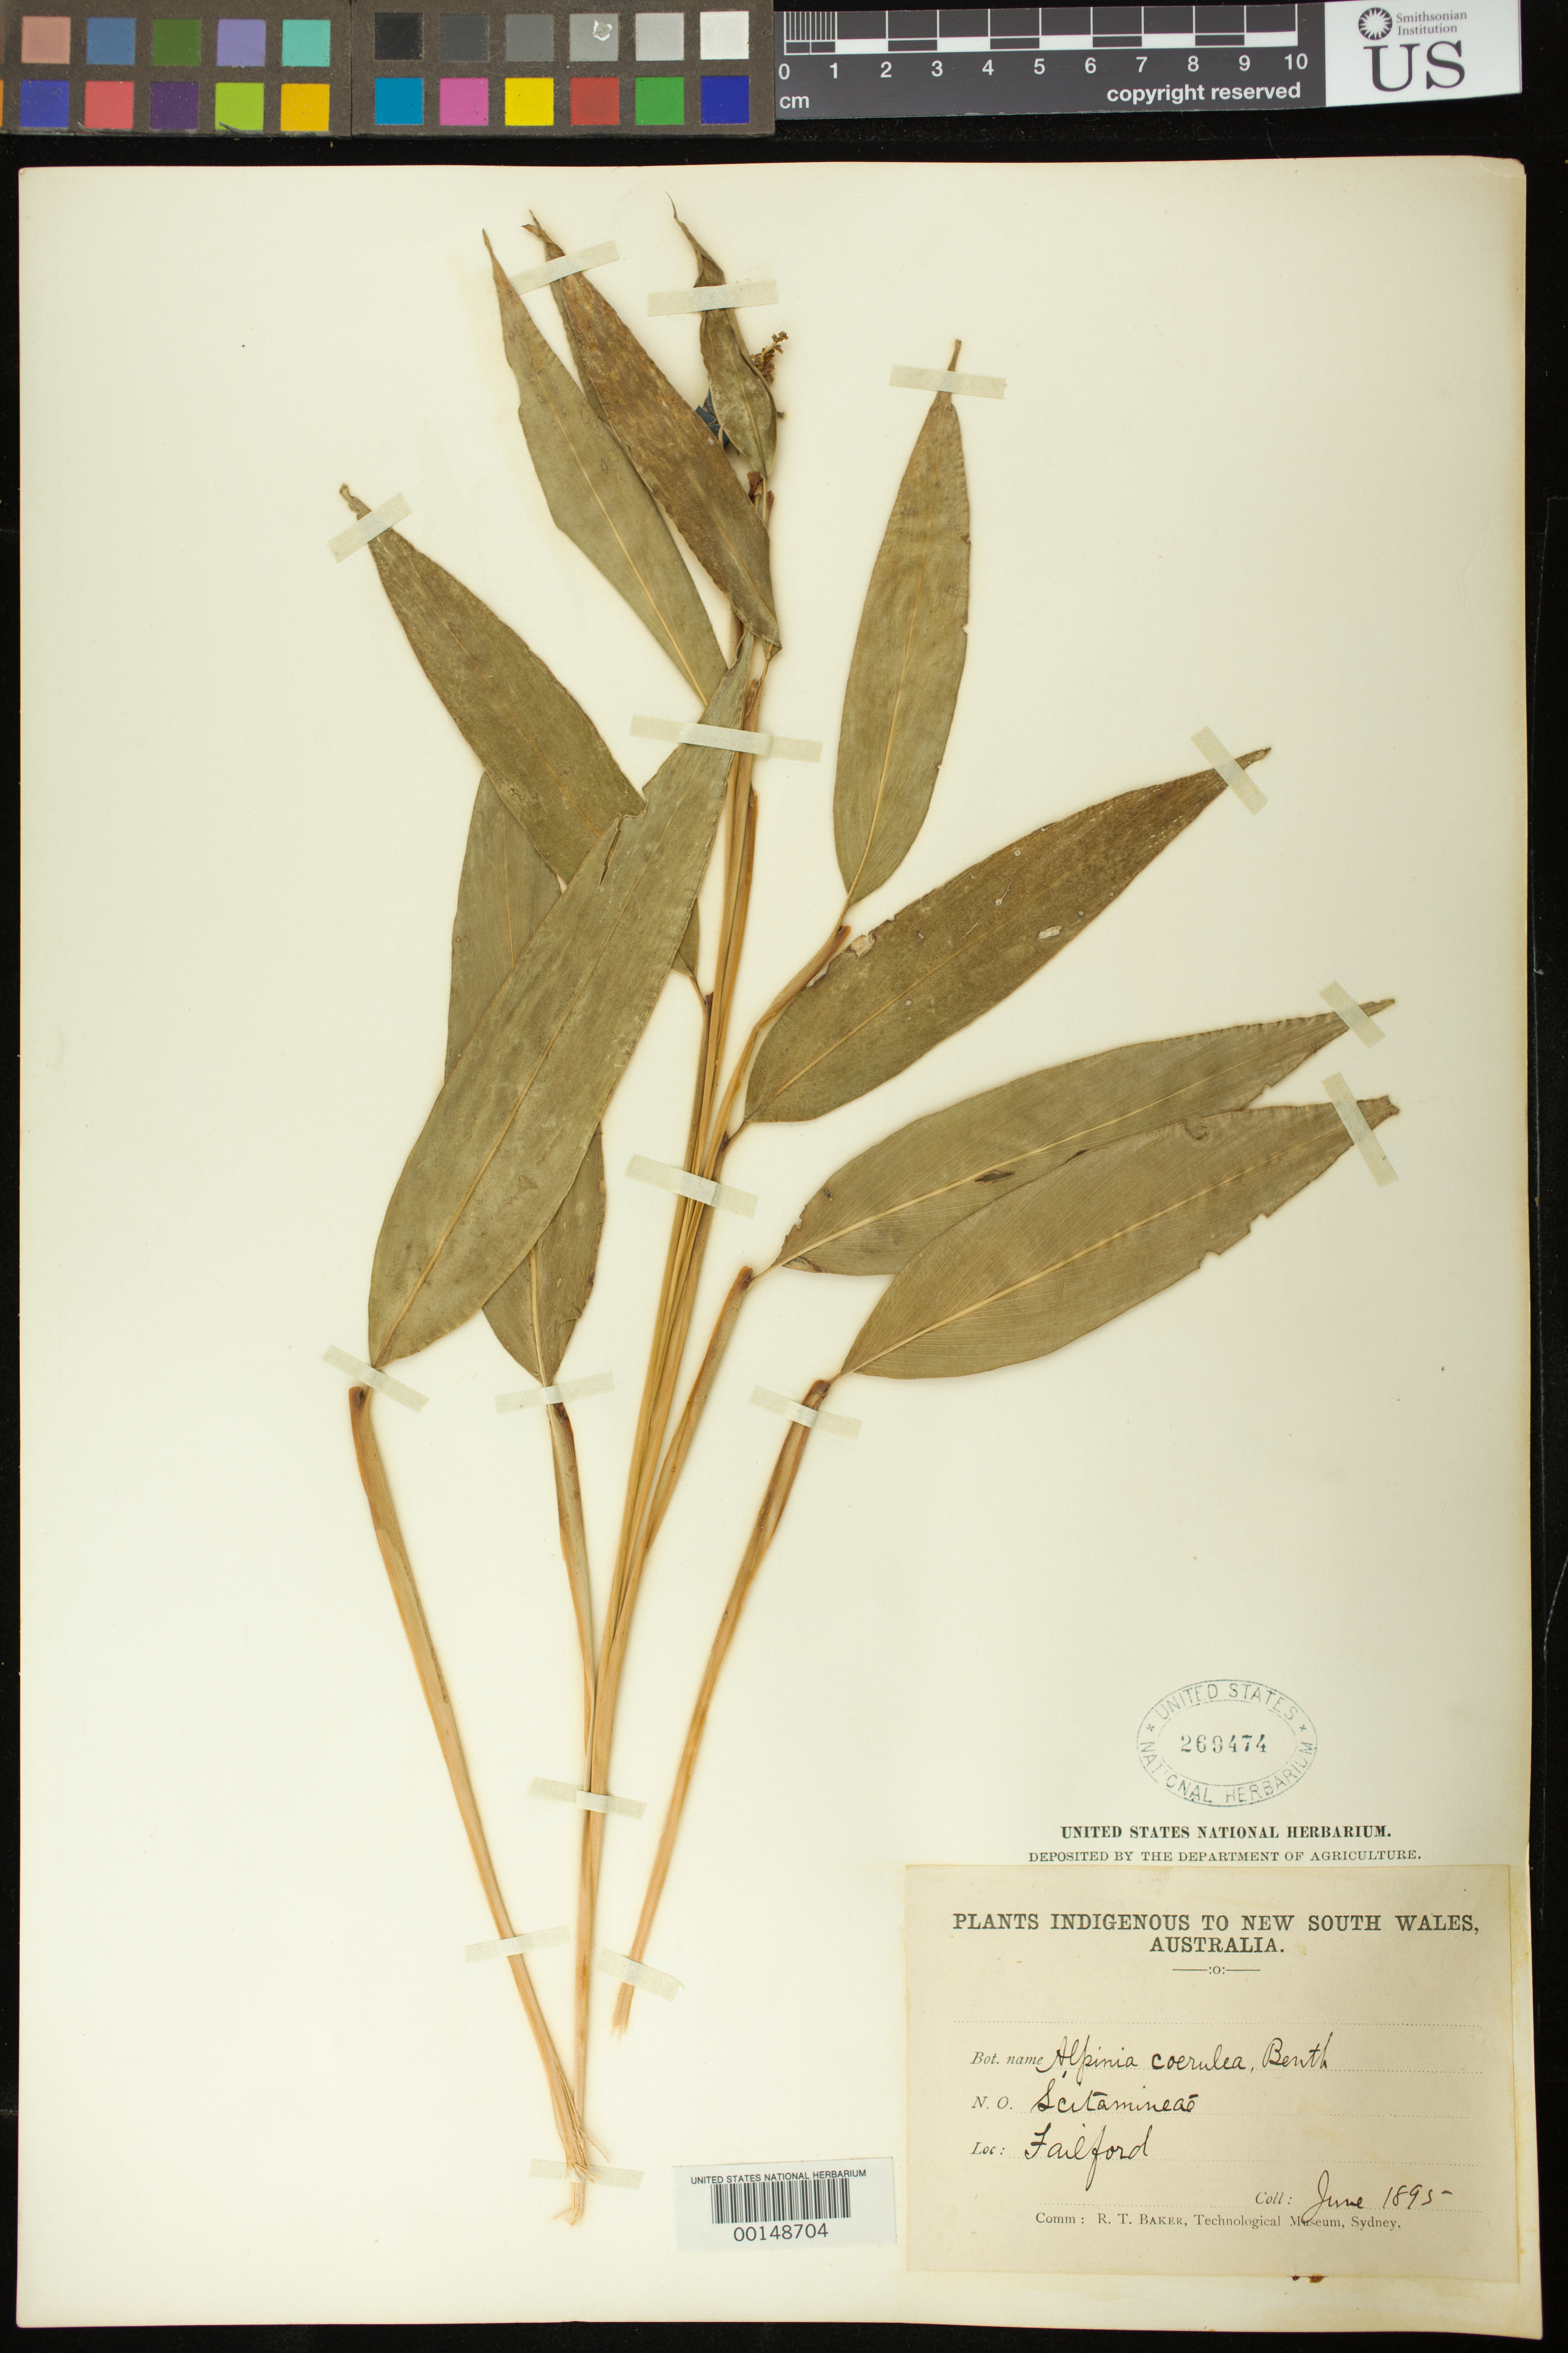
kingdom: Plantae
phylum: Tracheophyta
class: Liliopsida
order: Zingiberales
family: Zingiberaceae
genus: Alpinia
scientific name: Alpinia coerulea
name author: Benth.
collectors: R. T. Baker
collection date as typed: Jun 1895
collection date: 1895-06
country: Australia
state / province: New South Wales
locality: Failford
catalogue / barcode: US 269474